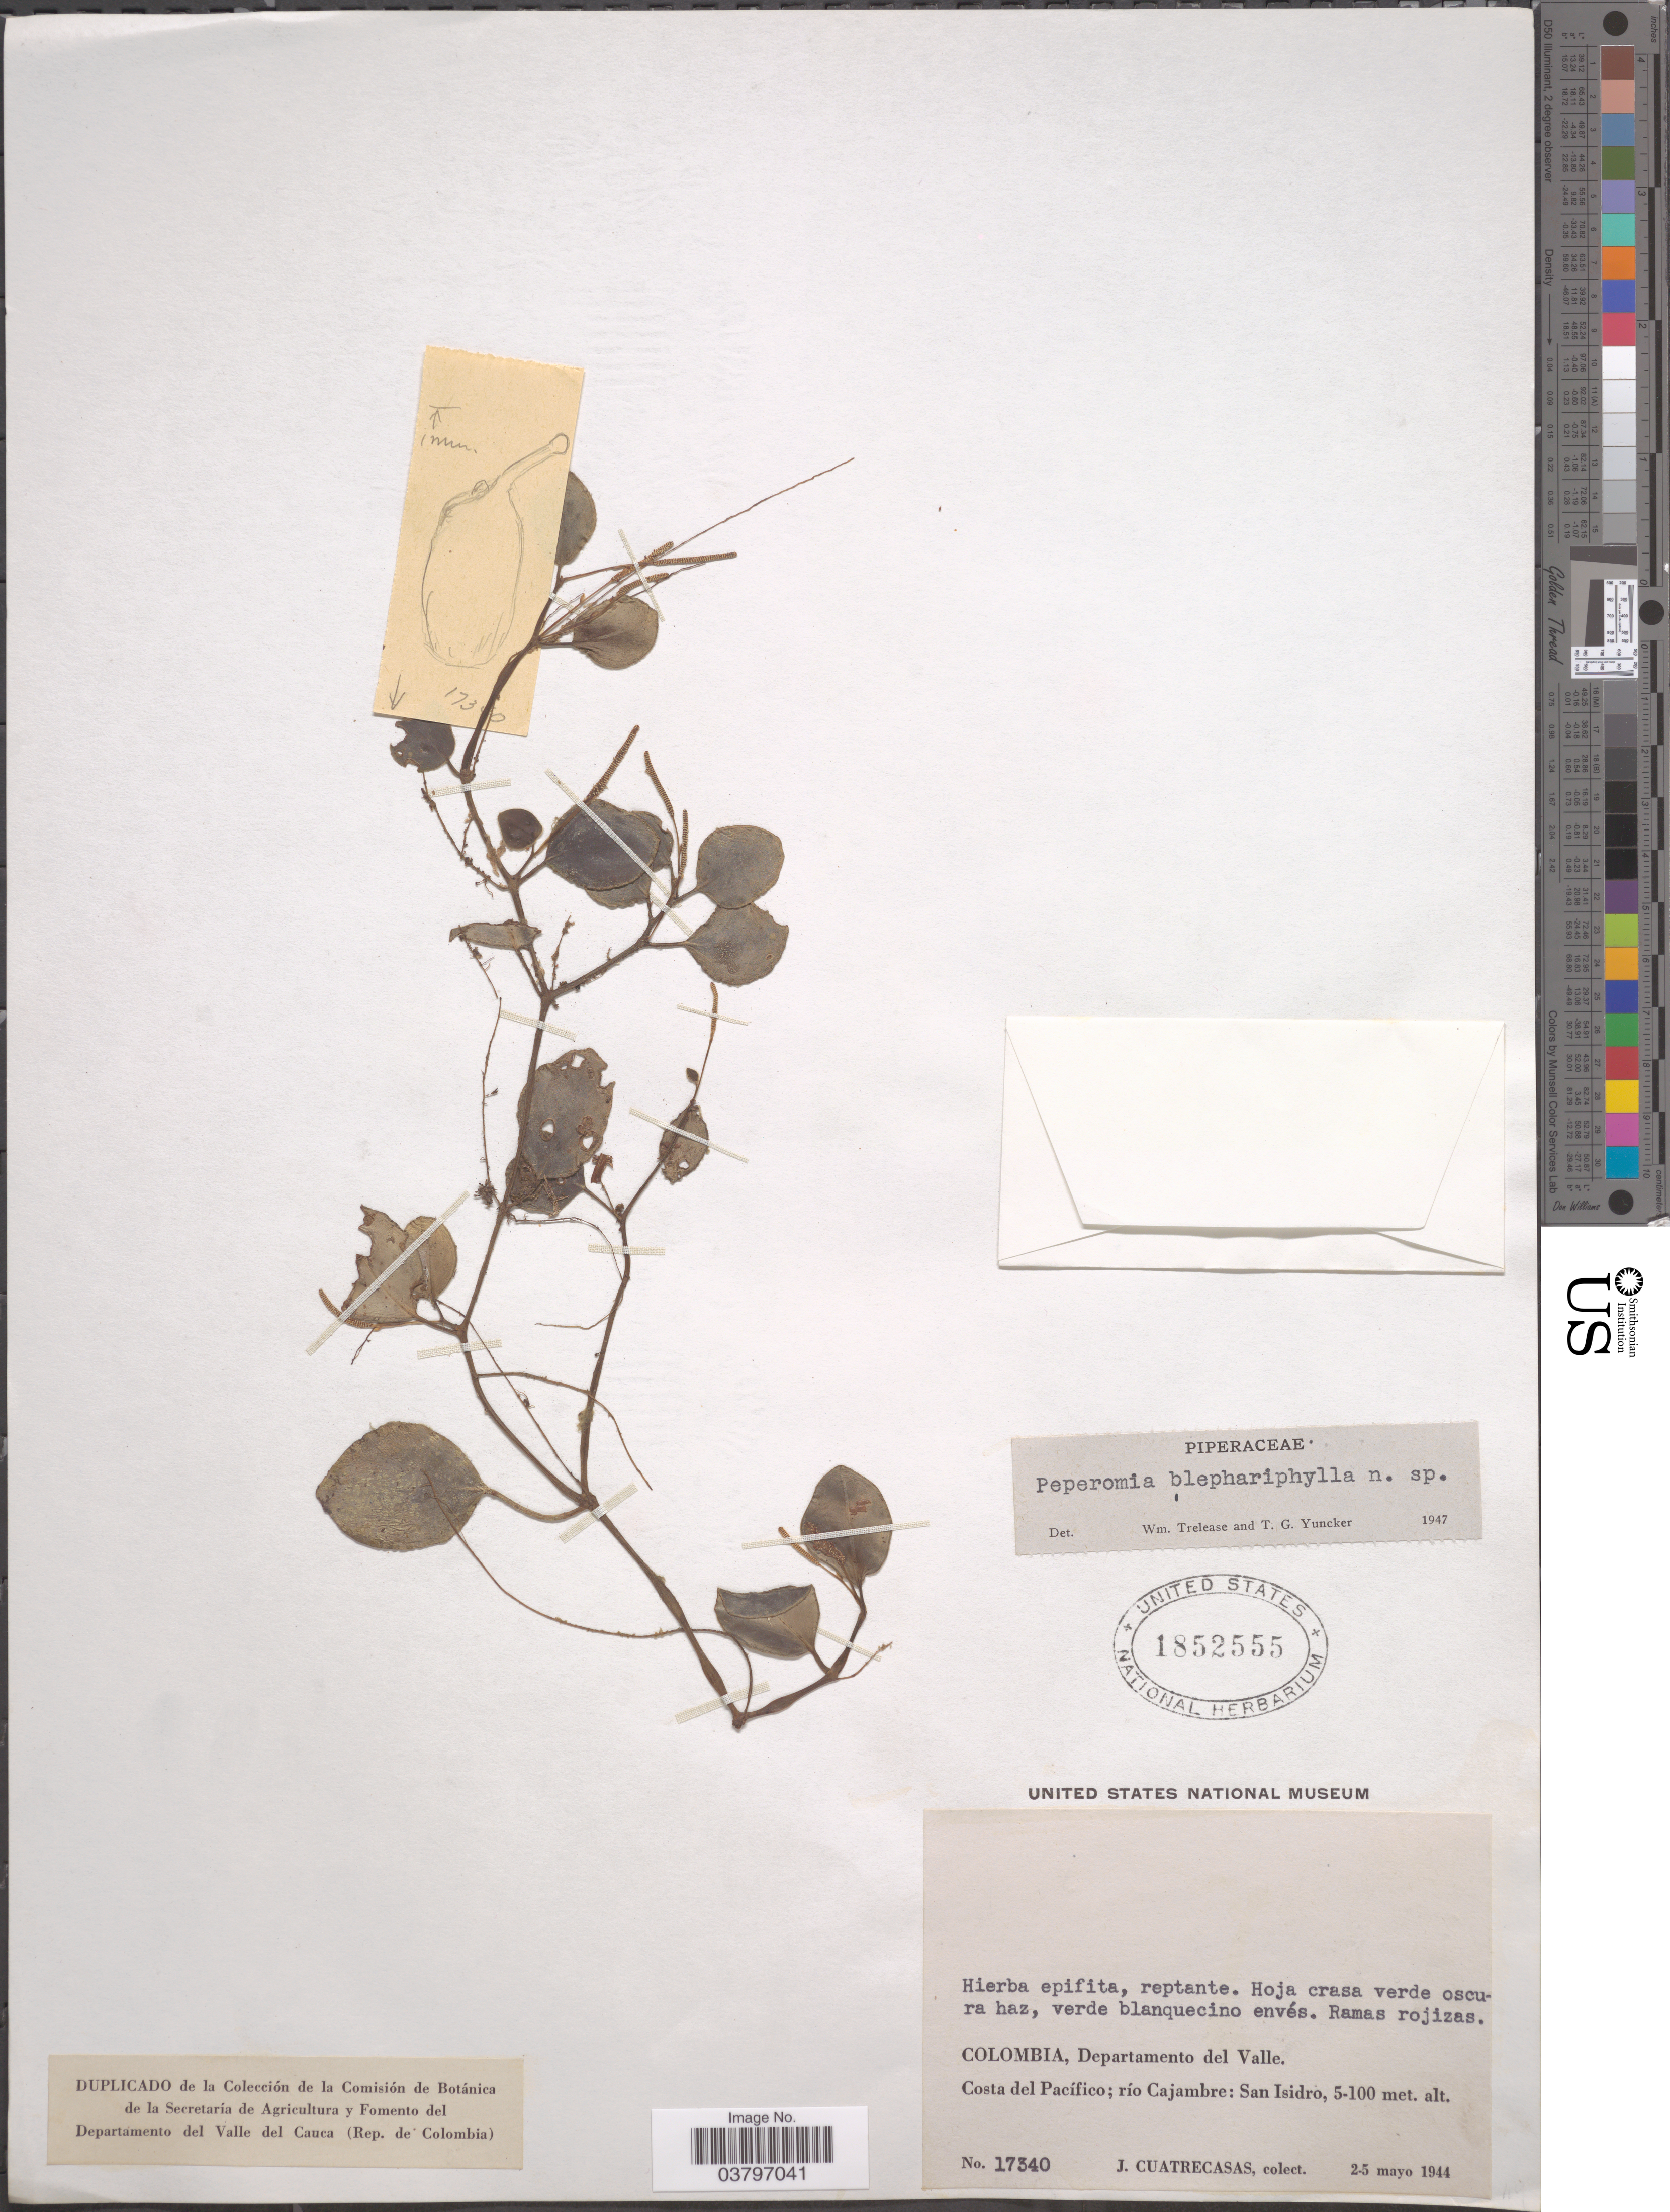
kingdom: Plantae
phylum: Tracheophyta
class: Magnoliopsida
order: Piperales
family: Piperaceae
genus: Peperomia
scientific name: Peperomia ciliaris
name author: C. DC.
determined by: Jiménez, José Estaban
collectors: J. Cuatrecasas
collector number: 17340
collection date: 1944-05-02/1944-05-05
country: Colombia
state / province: Valle del Cauca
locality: Departamento del Valle. Costa del Pacífico; río Cajambre: San Isidro.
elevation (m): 5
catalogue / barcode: US 1852555